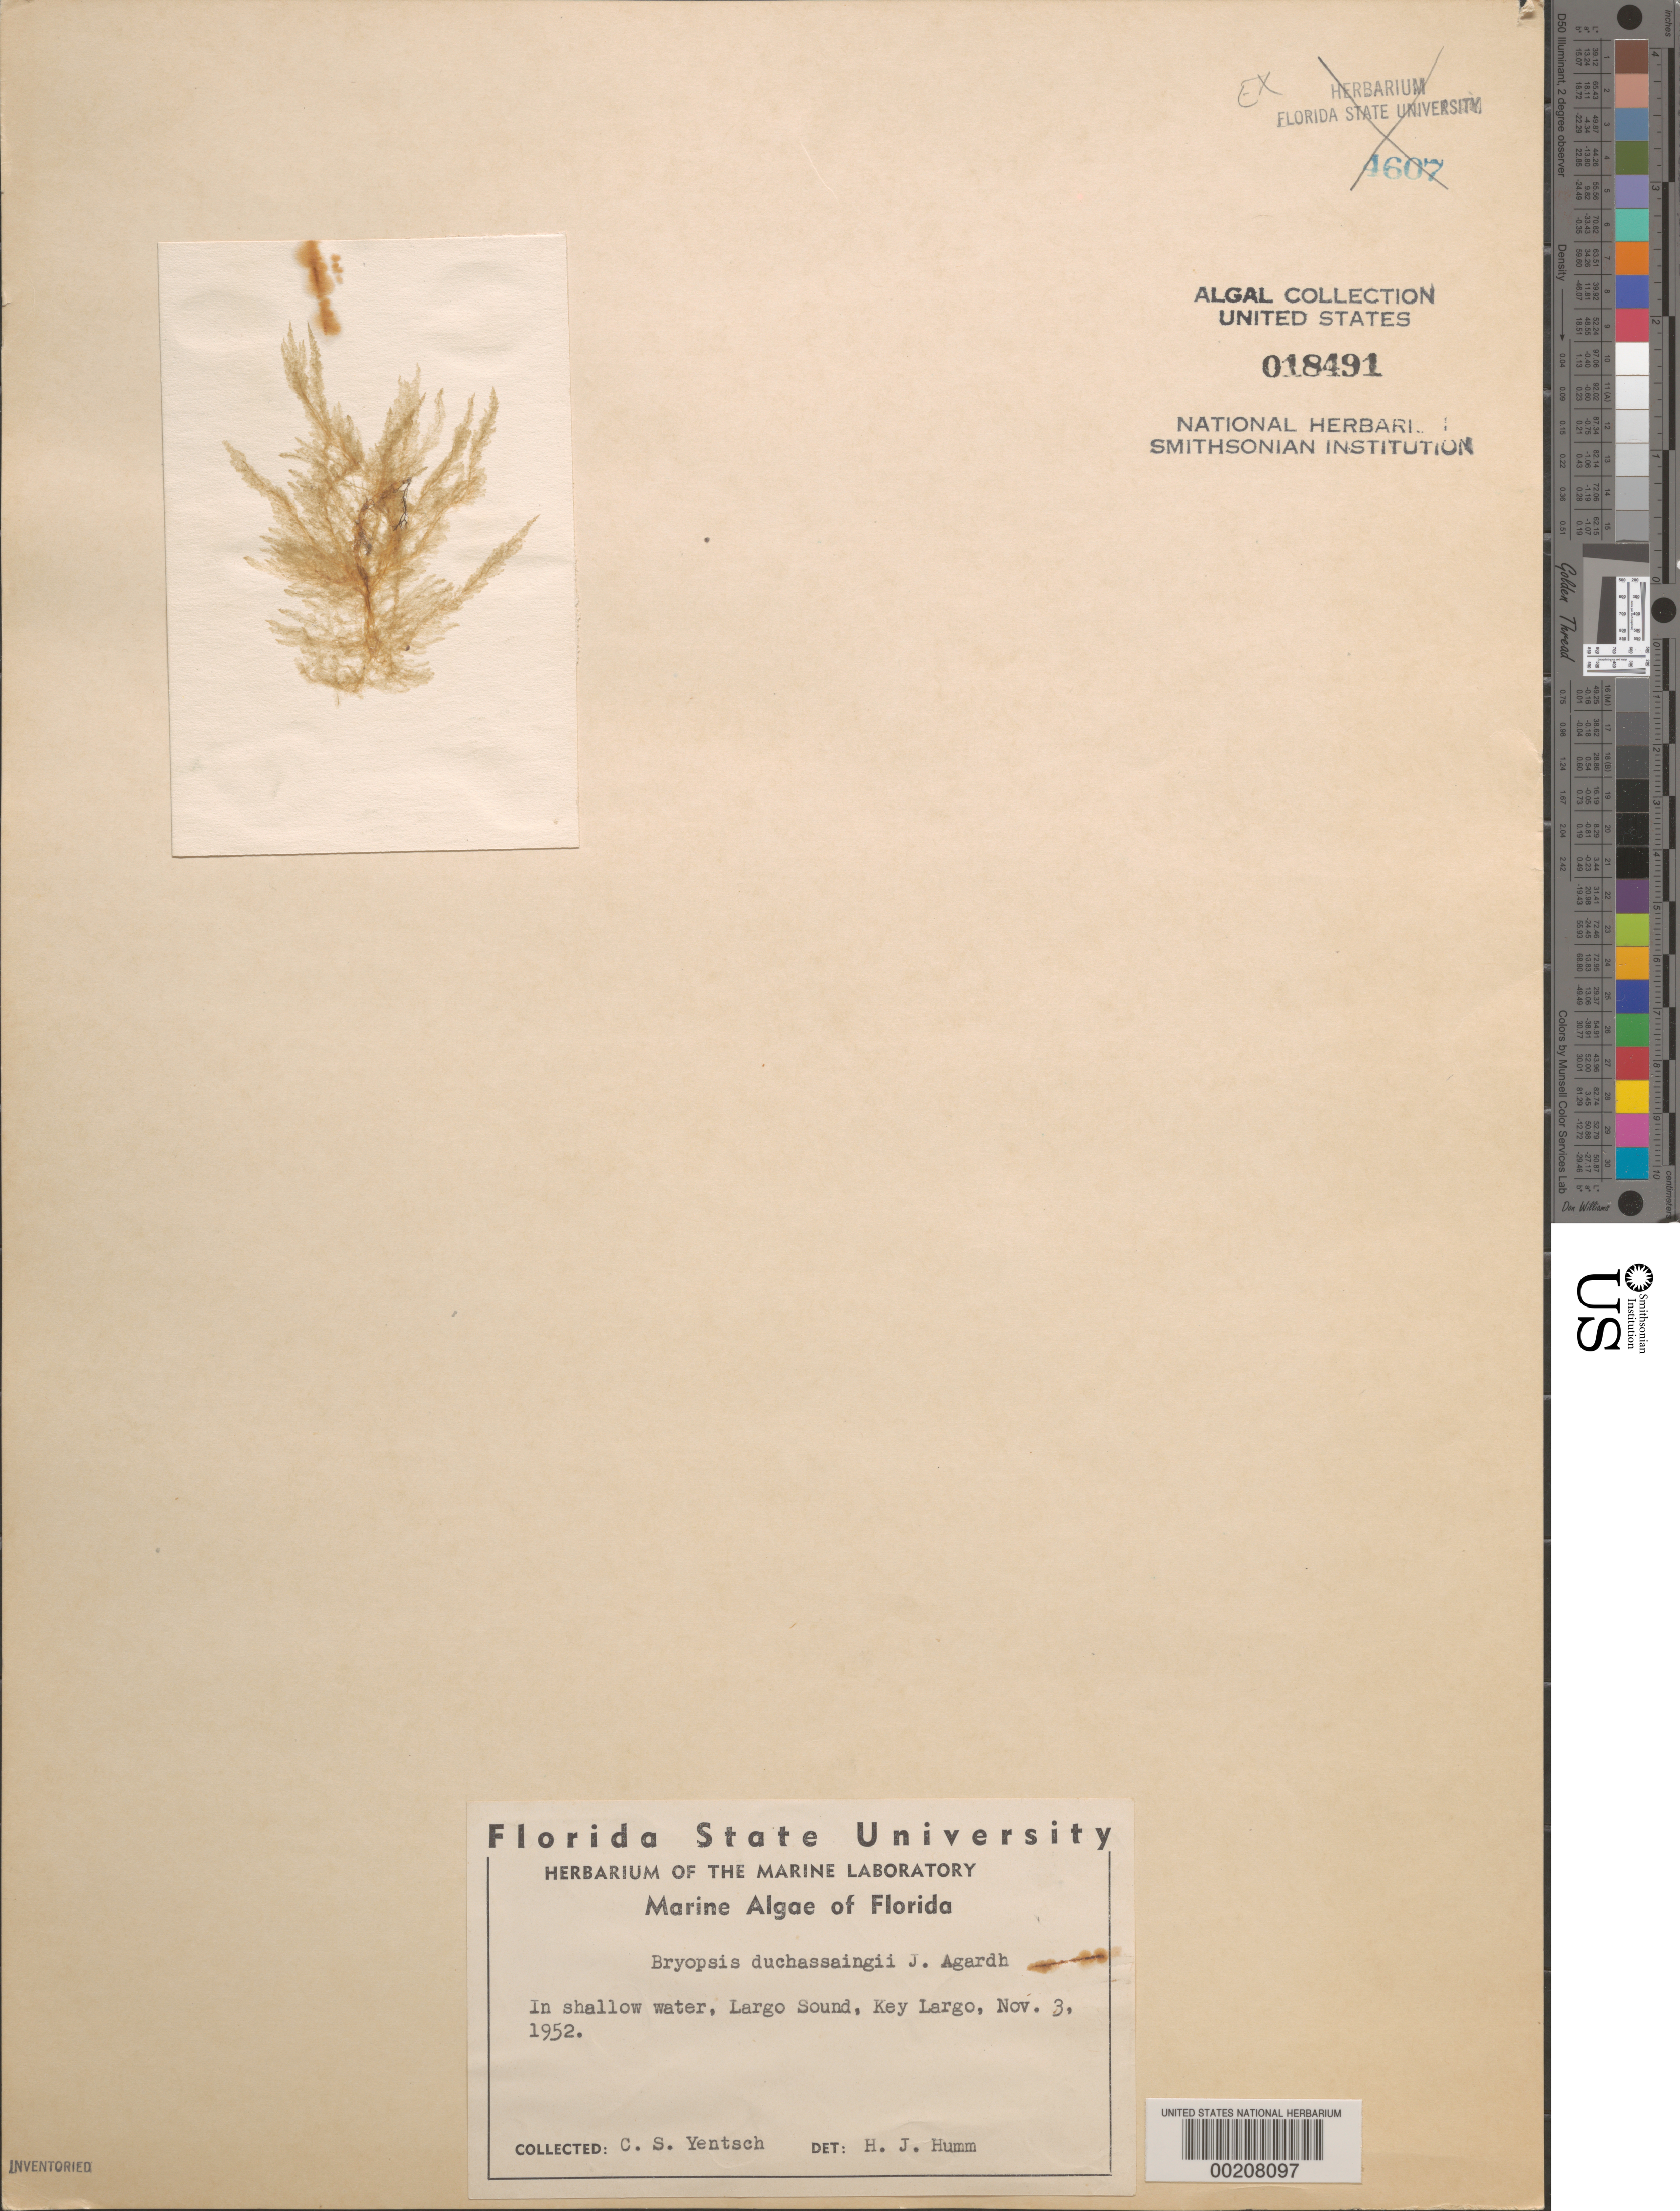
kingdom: Plantae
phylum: Chlorophyta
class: Ulvophyceae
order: Bryopsidales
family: Bryopsidaceae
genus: Trichosolen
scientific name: Trichosolen duchassaingii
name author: (J. Agardh) W.R. Taylor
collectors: C. Yentsch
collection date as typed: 03 Nov 1952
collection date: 1952-11-03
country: United States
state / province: Florida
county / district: Monroe County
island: Key Largo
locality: Largo Sound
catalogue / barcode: US 18491